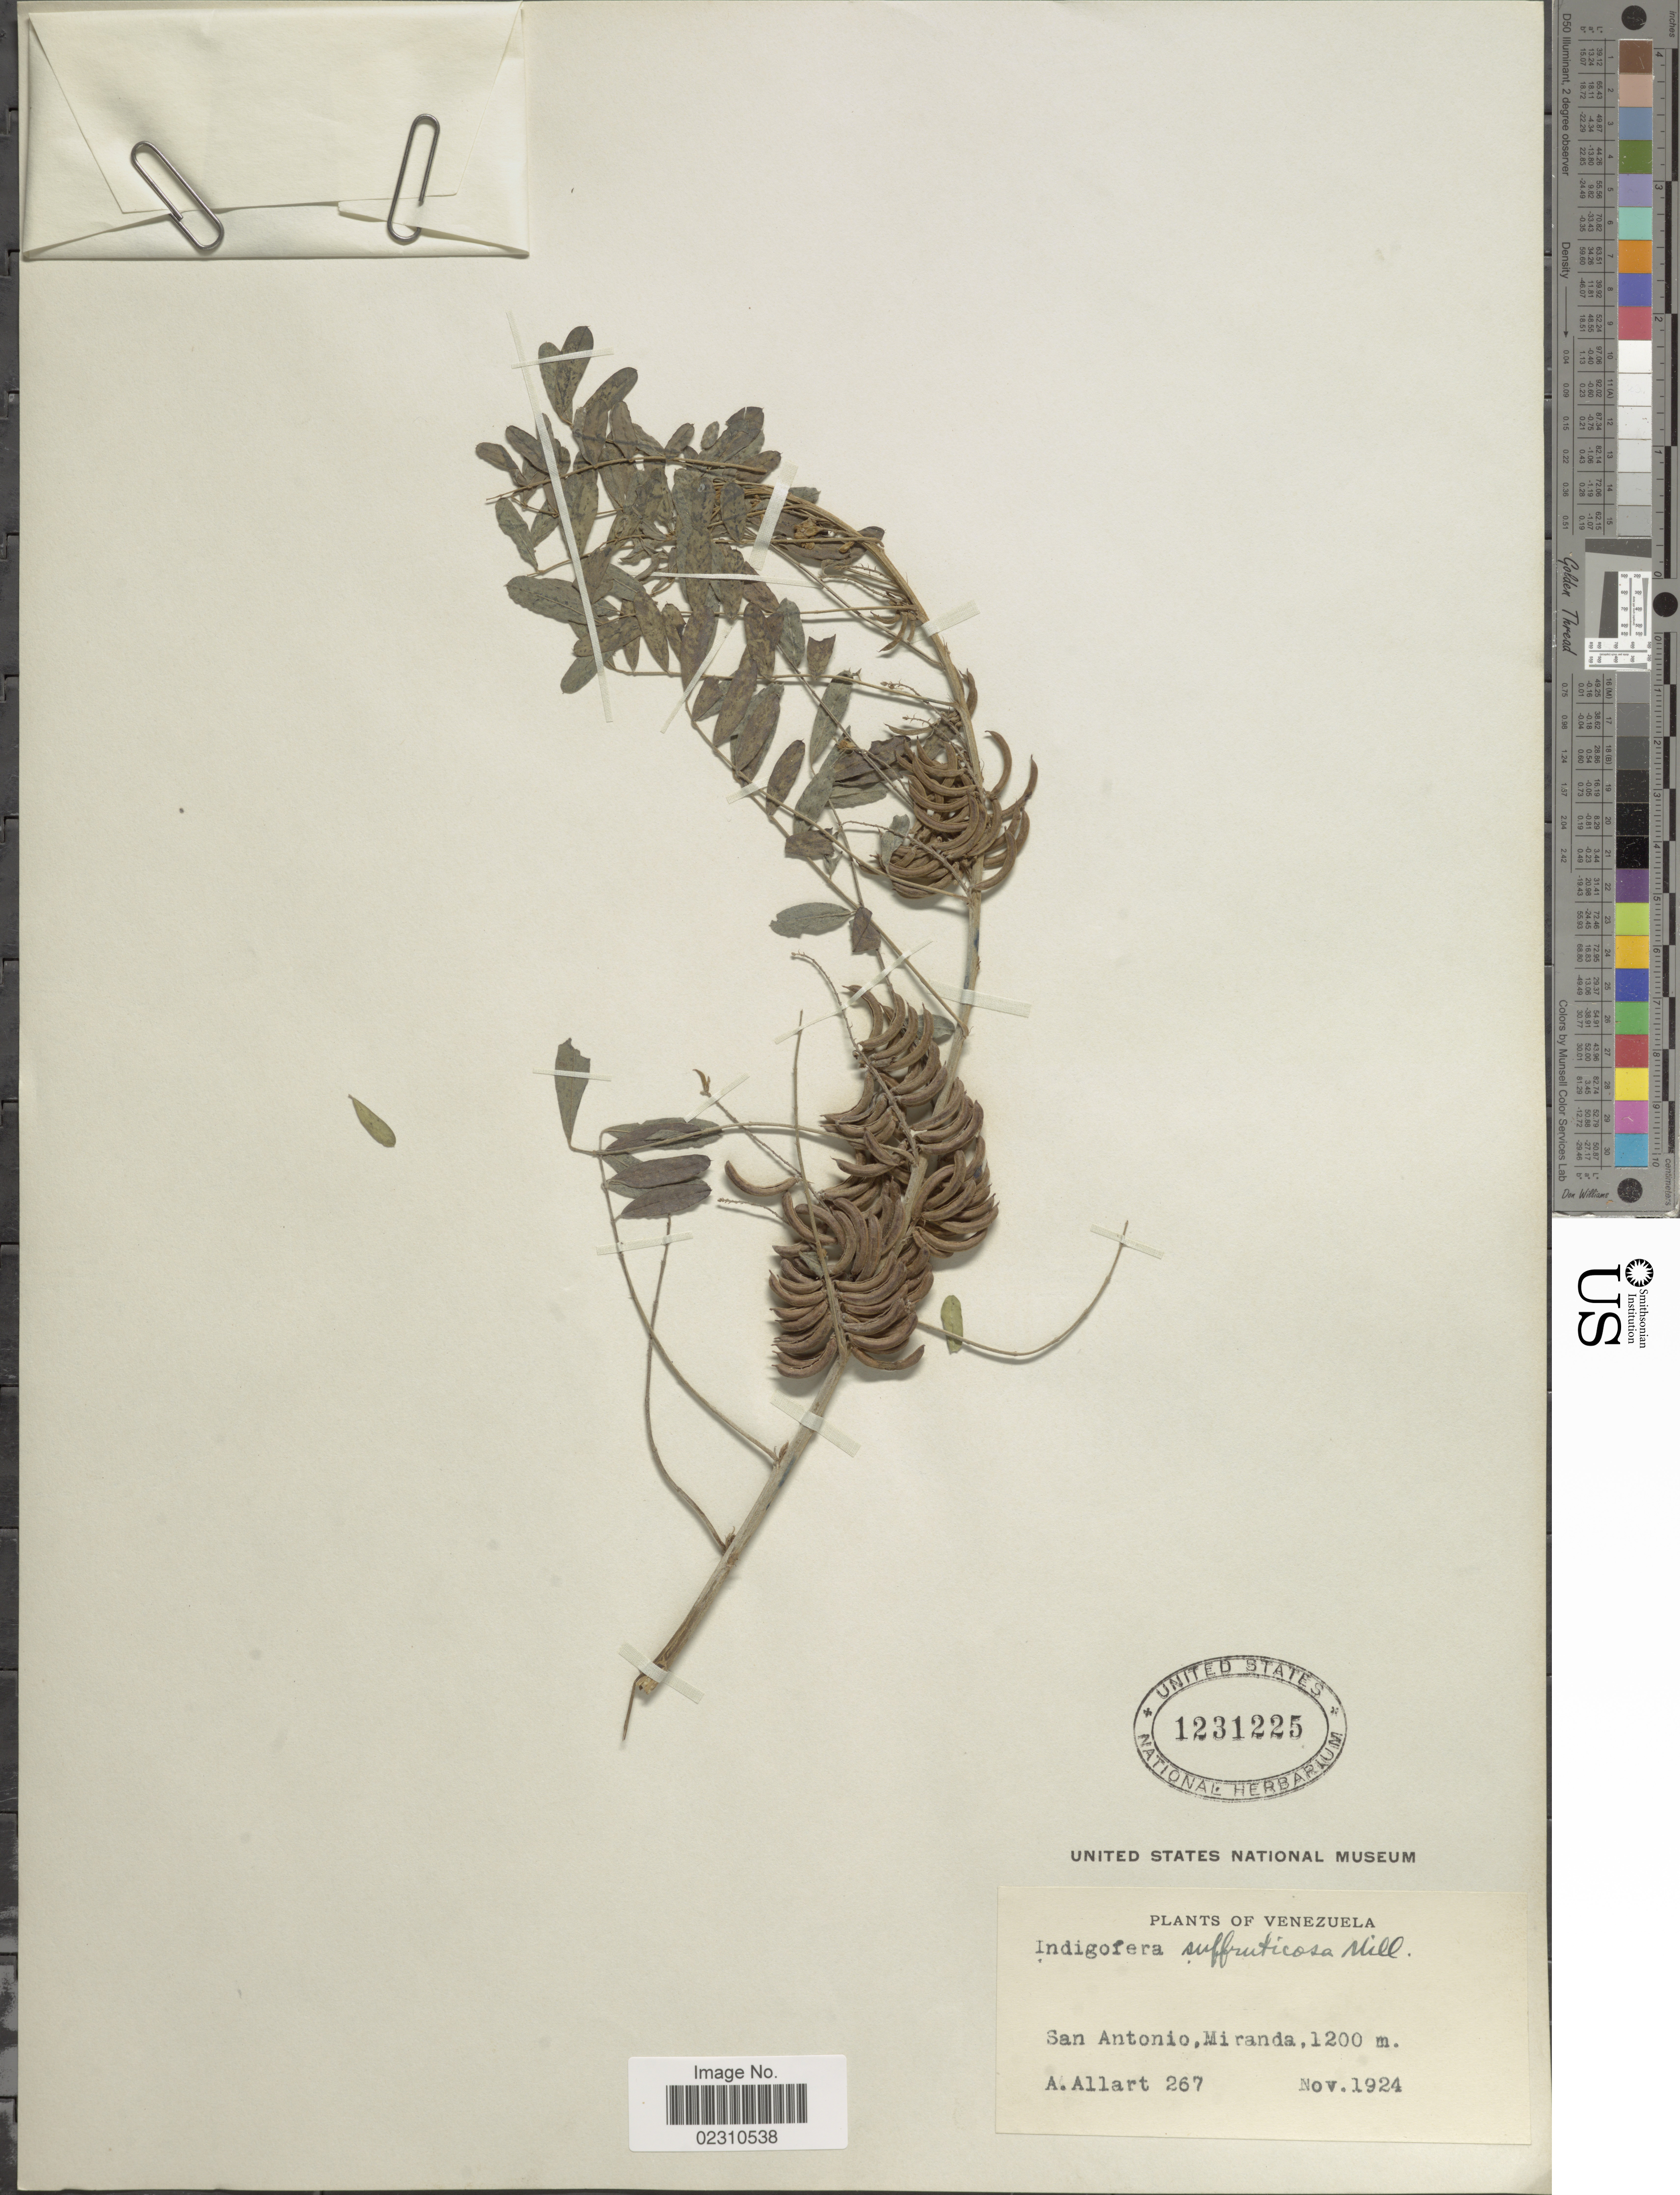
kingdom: Plantae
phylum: Tracheophyta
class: Magnoliopsida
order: Fabales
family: Fabaceae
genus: Indigofera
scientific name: Indigofera suffruticosa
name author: Mill.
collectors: A. Allart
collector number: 267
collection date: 1924-11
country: Venezuela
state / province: Miranda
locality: San Antonio, Miranda.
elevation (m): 1200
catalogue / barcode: US 1231225